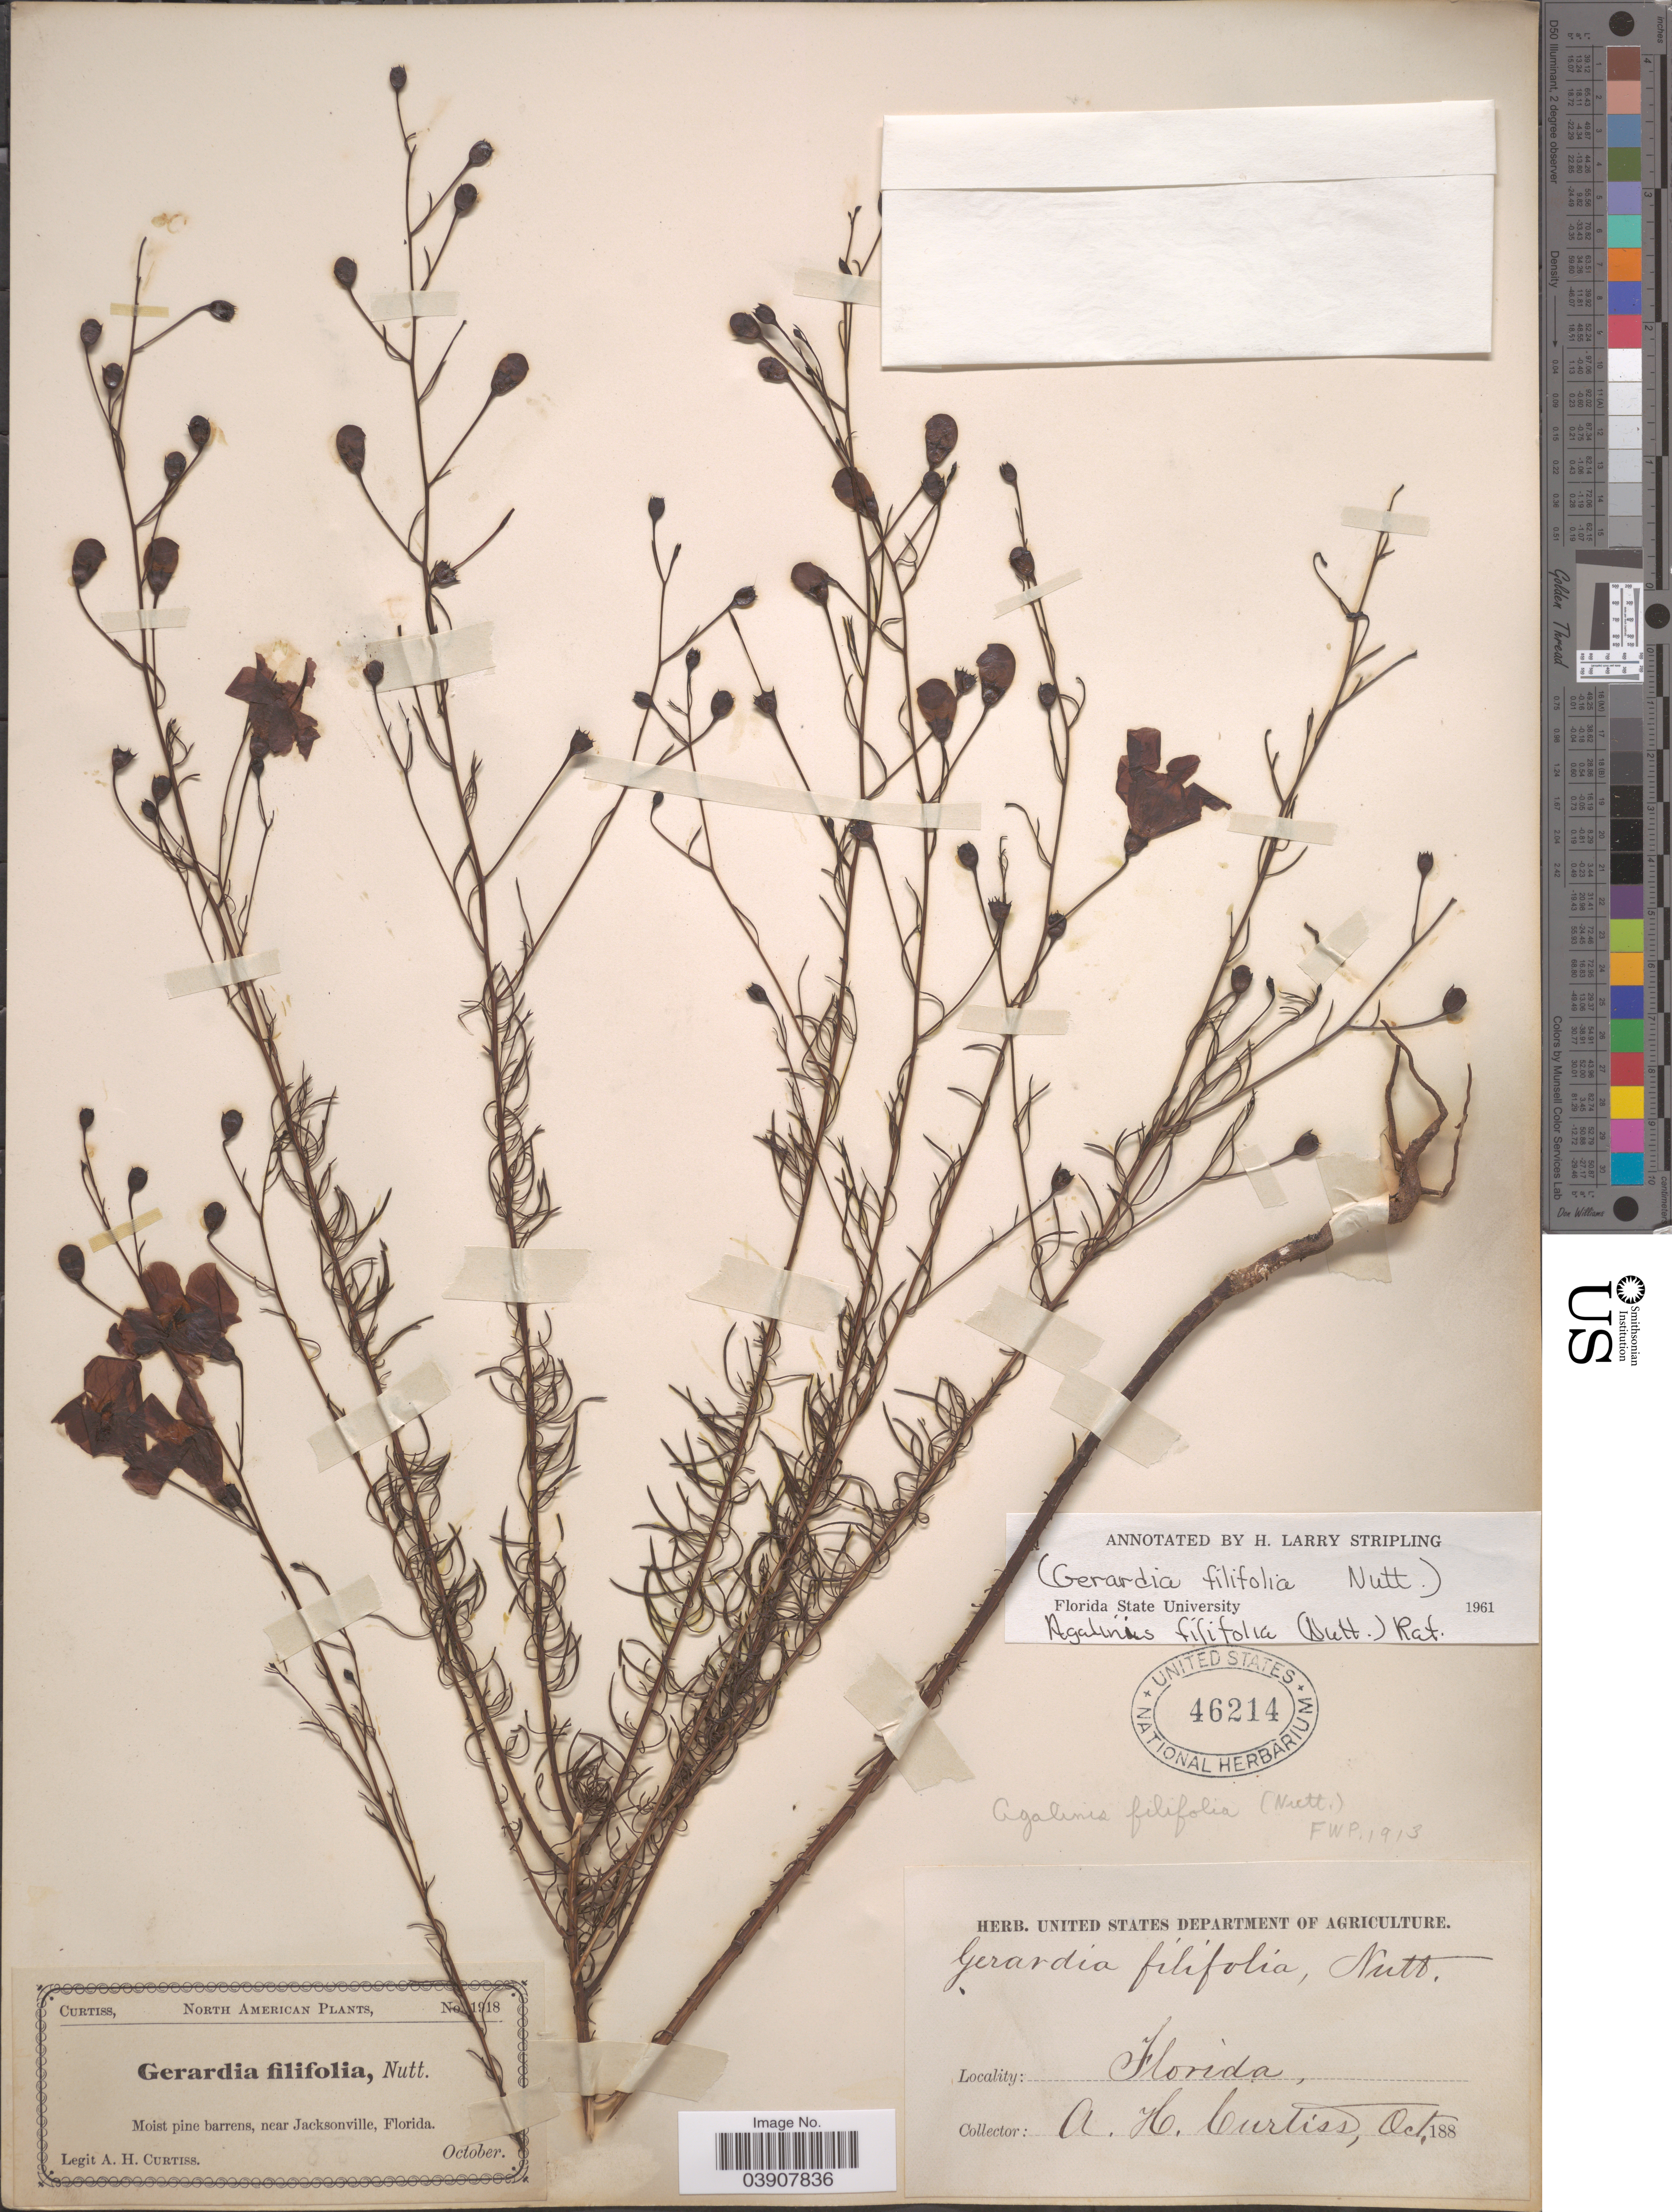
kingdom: Plantae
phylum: Tracheophyta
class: Magnoliopsida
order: Lamiales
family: Orobanchaceae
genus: Agalinis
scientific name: Agalinis filifolia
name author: Raf.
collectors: A. H. Curtiss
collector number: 1918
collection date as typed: October 188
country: United States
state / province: Florida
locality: Near Jacksonville.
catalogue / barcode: US 46214